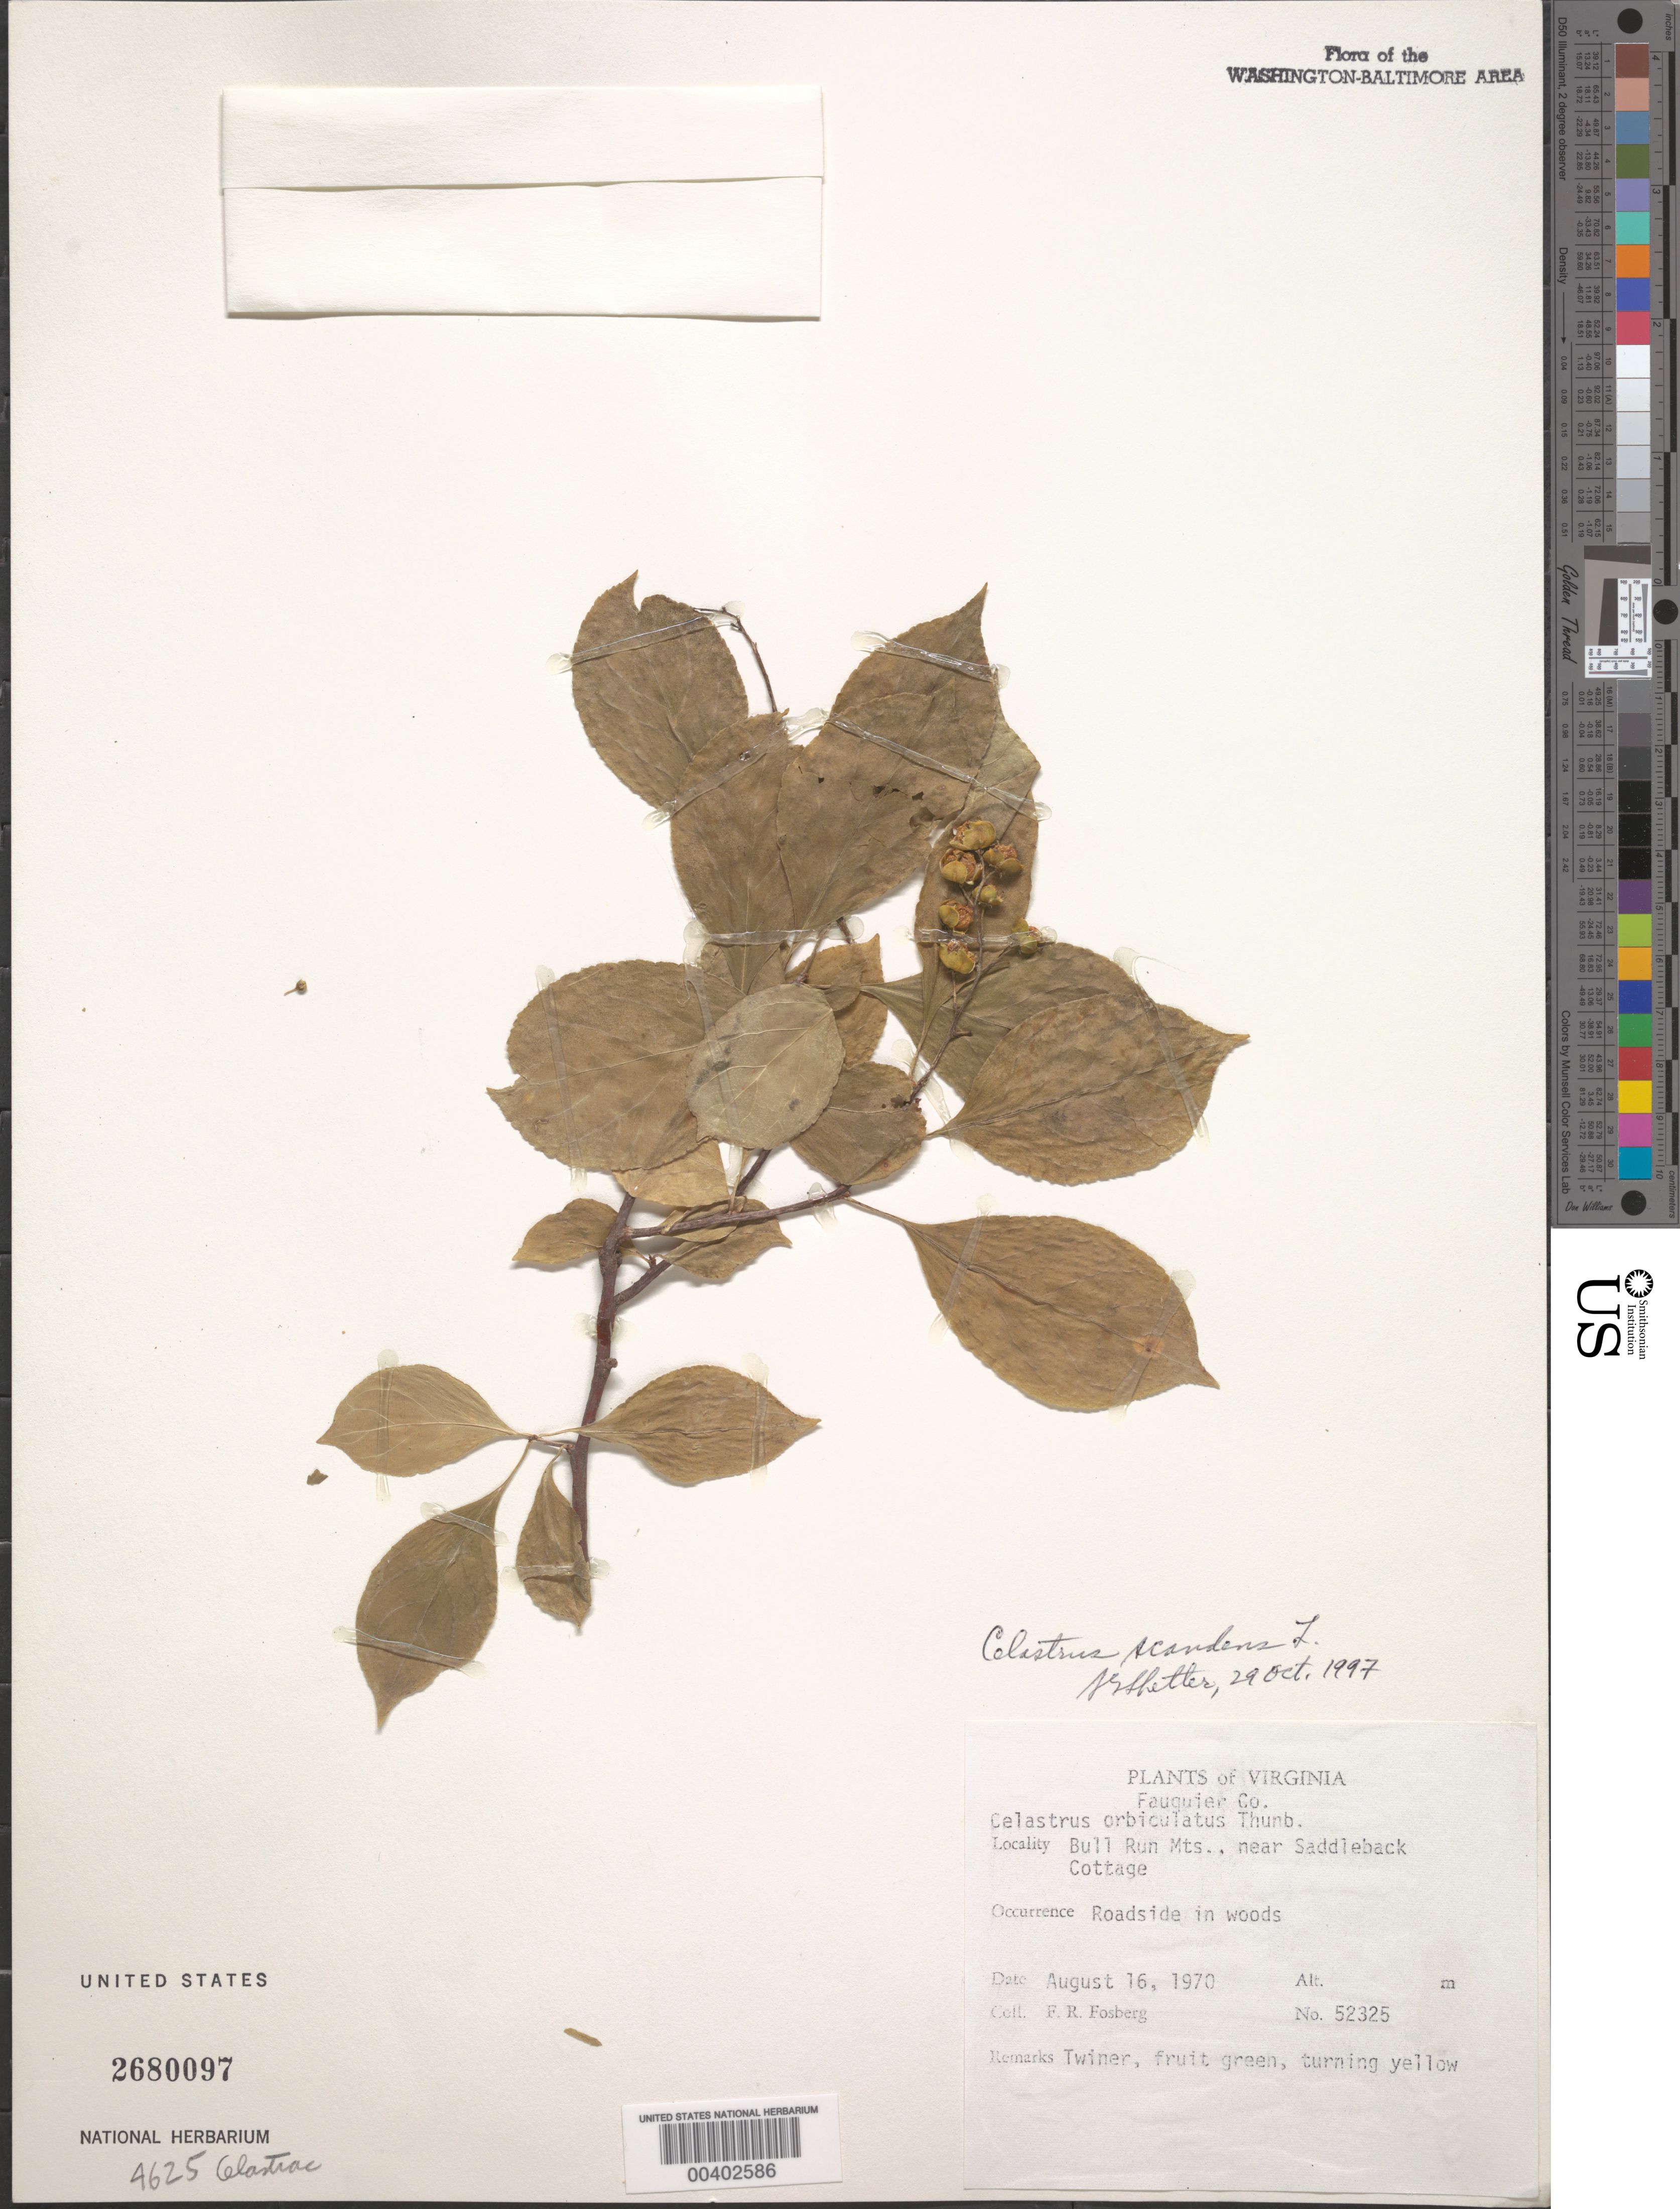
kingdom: Plantae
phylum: Tracheophyta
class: Magnoliopsida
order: Celastrales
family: Celastraceae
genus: Celastrus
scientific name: Celastrus scandens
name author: L.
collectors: F. R. Fosberg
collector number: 52325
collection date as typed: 16 Aug 1970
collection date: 1970-08-16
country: United States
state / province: Virginia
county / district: Fauquier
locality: Bull Run Mountains, Saddleback Cottage vicinity Bull Run Mts.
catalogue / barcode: US 2680097